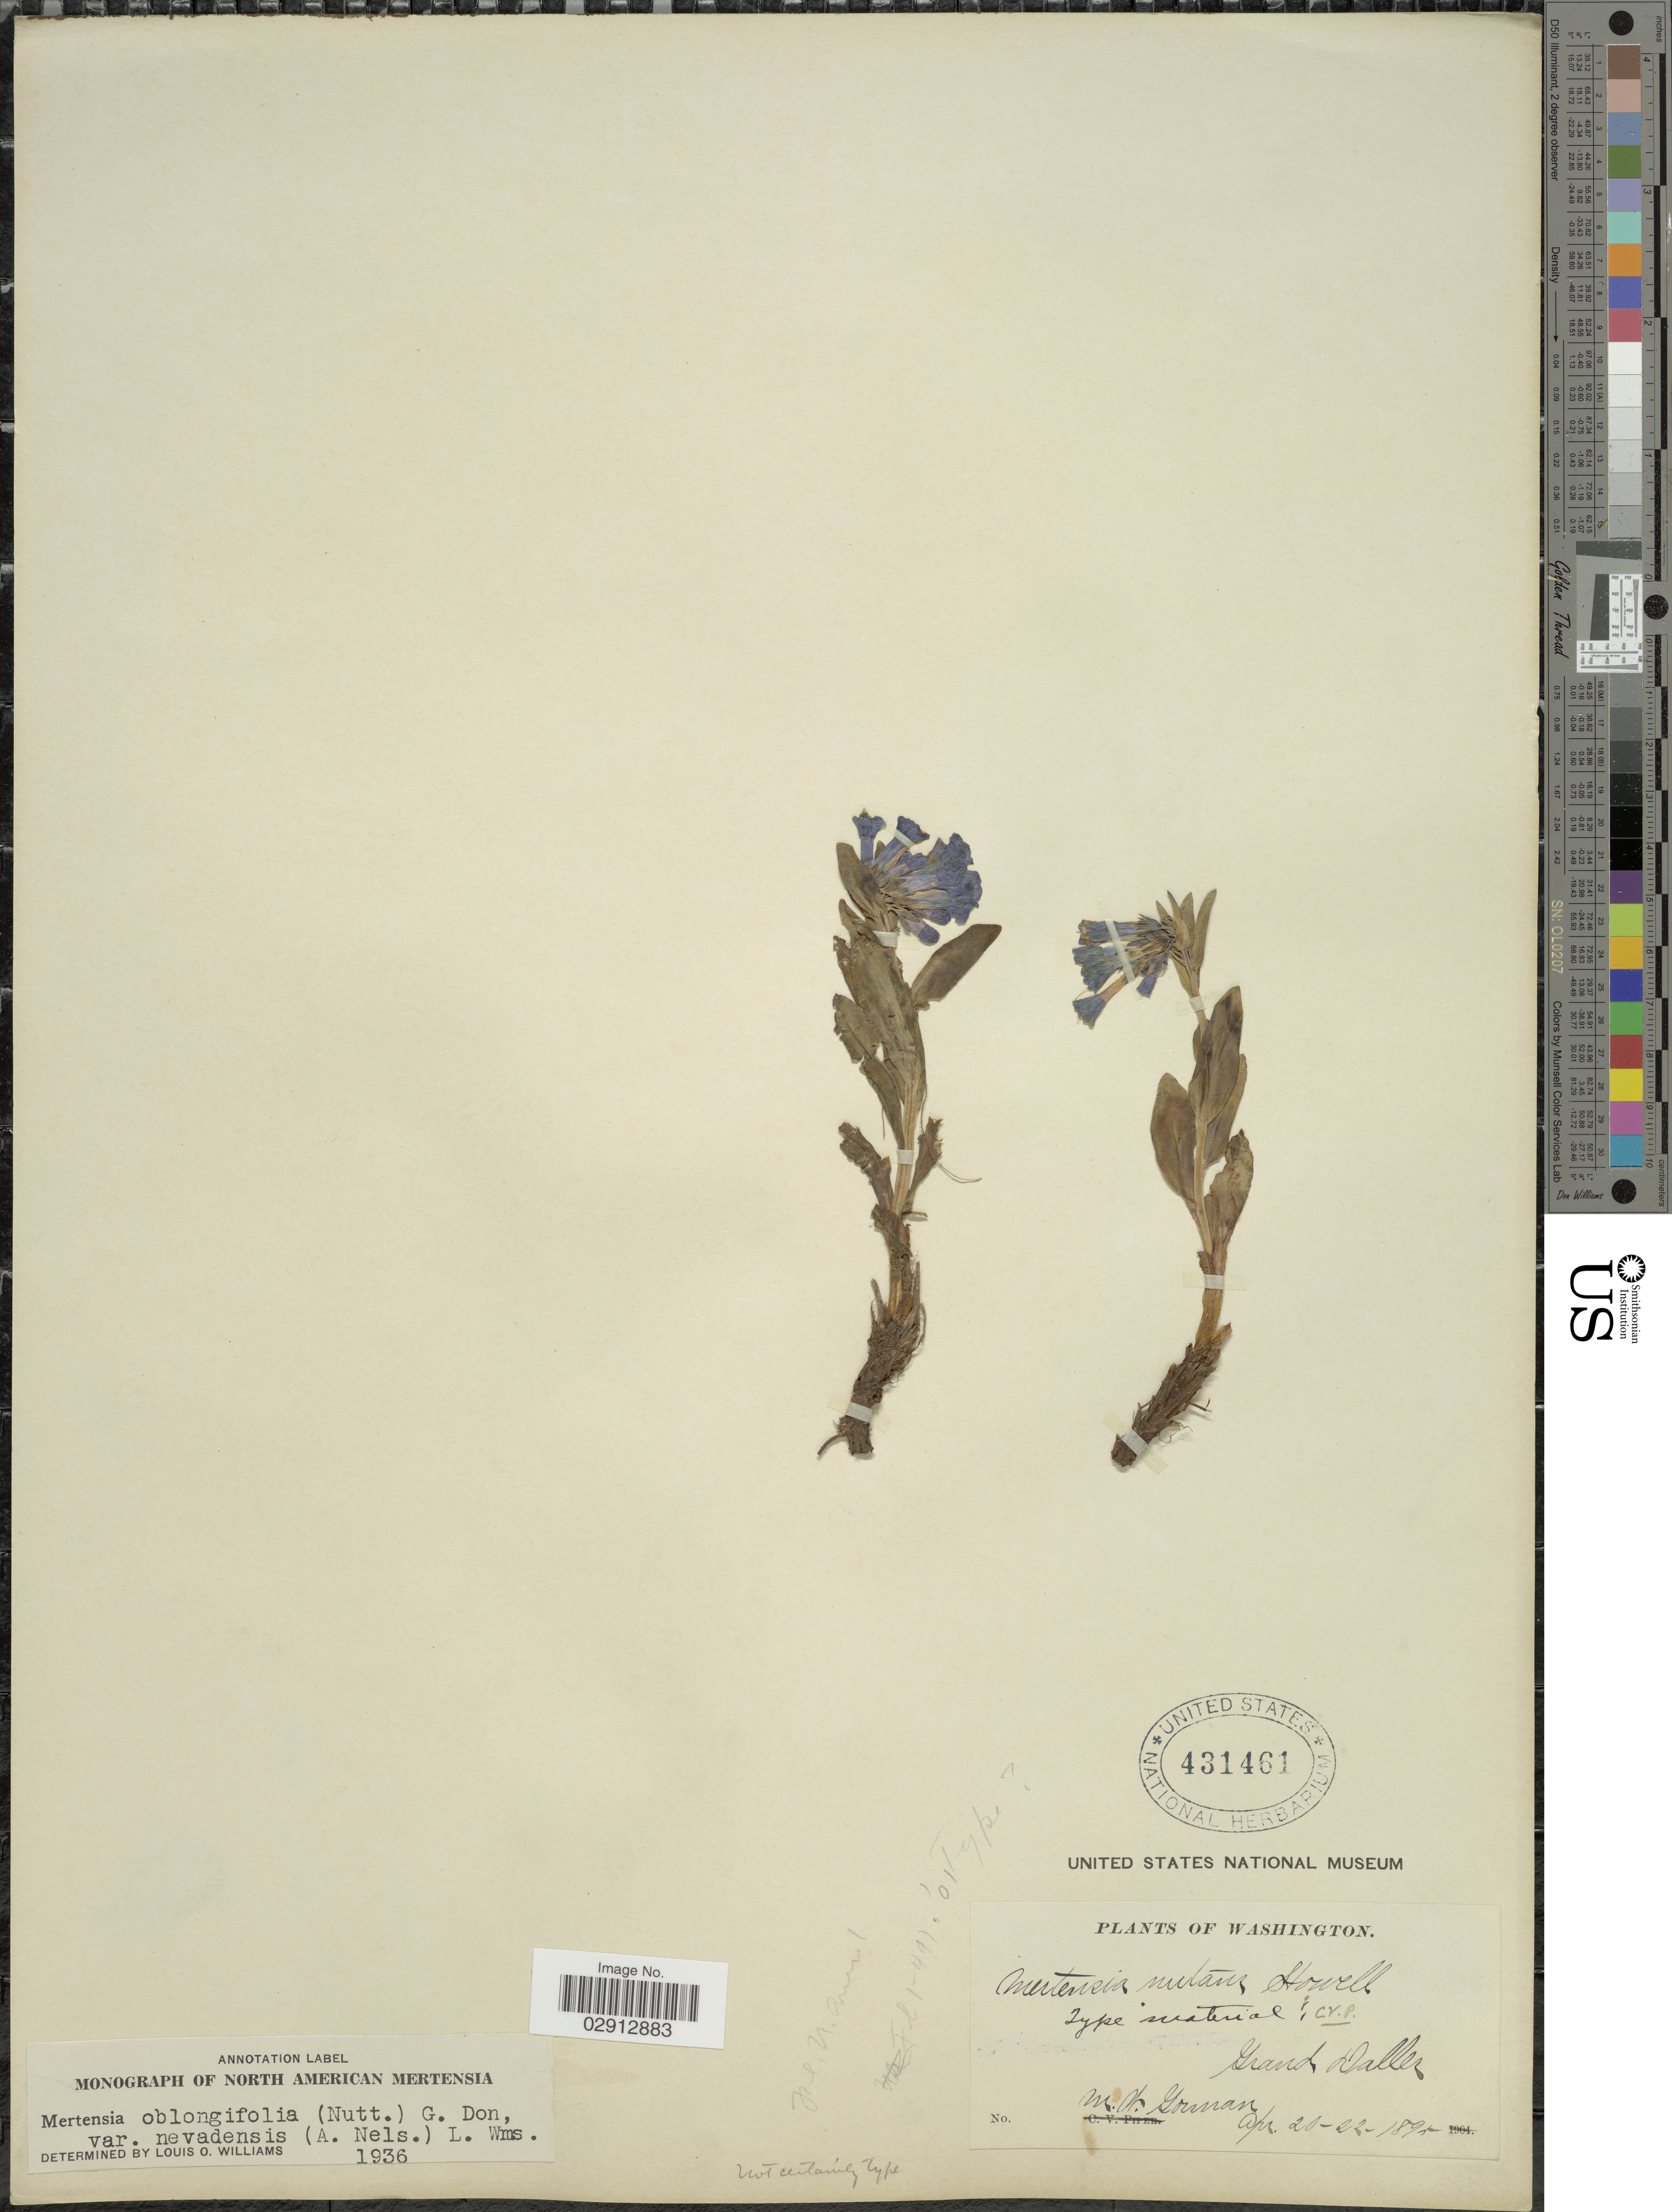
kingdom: Plantae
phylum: Tracheophyta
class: Magnoliopsida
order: Boraginales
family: Boraginaceae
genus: Mertensia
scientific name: Mertensia oblongifolia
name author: (Nutt.) G. Don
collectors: M. W. Gorman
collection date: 1895-04-20/1895-04-22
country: United States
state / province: Washington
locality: Grand Dalles.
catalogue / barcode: US 431461